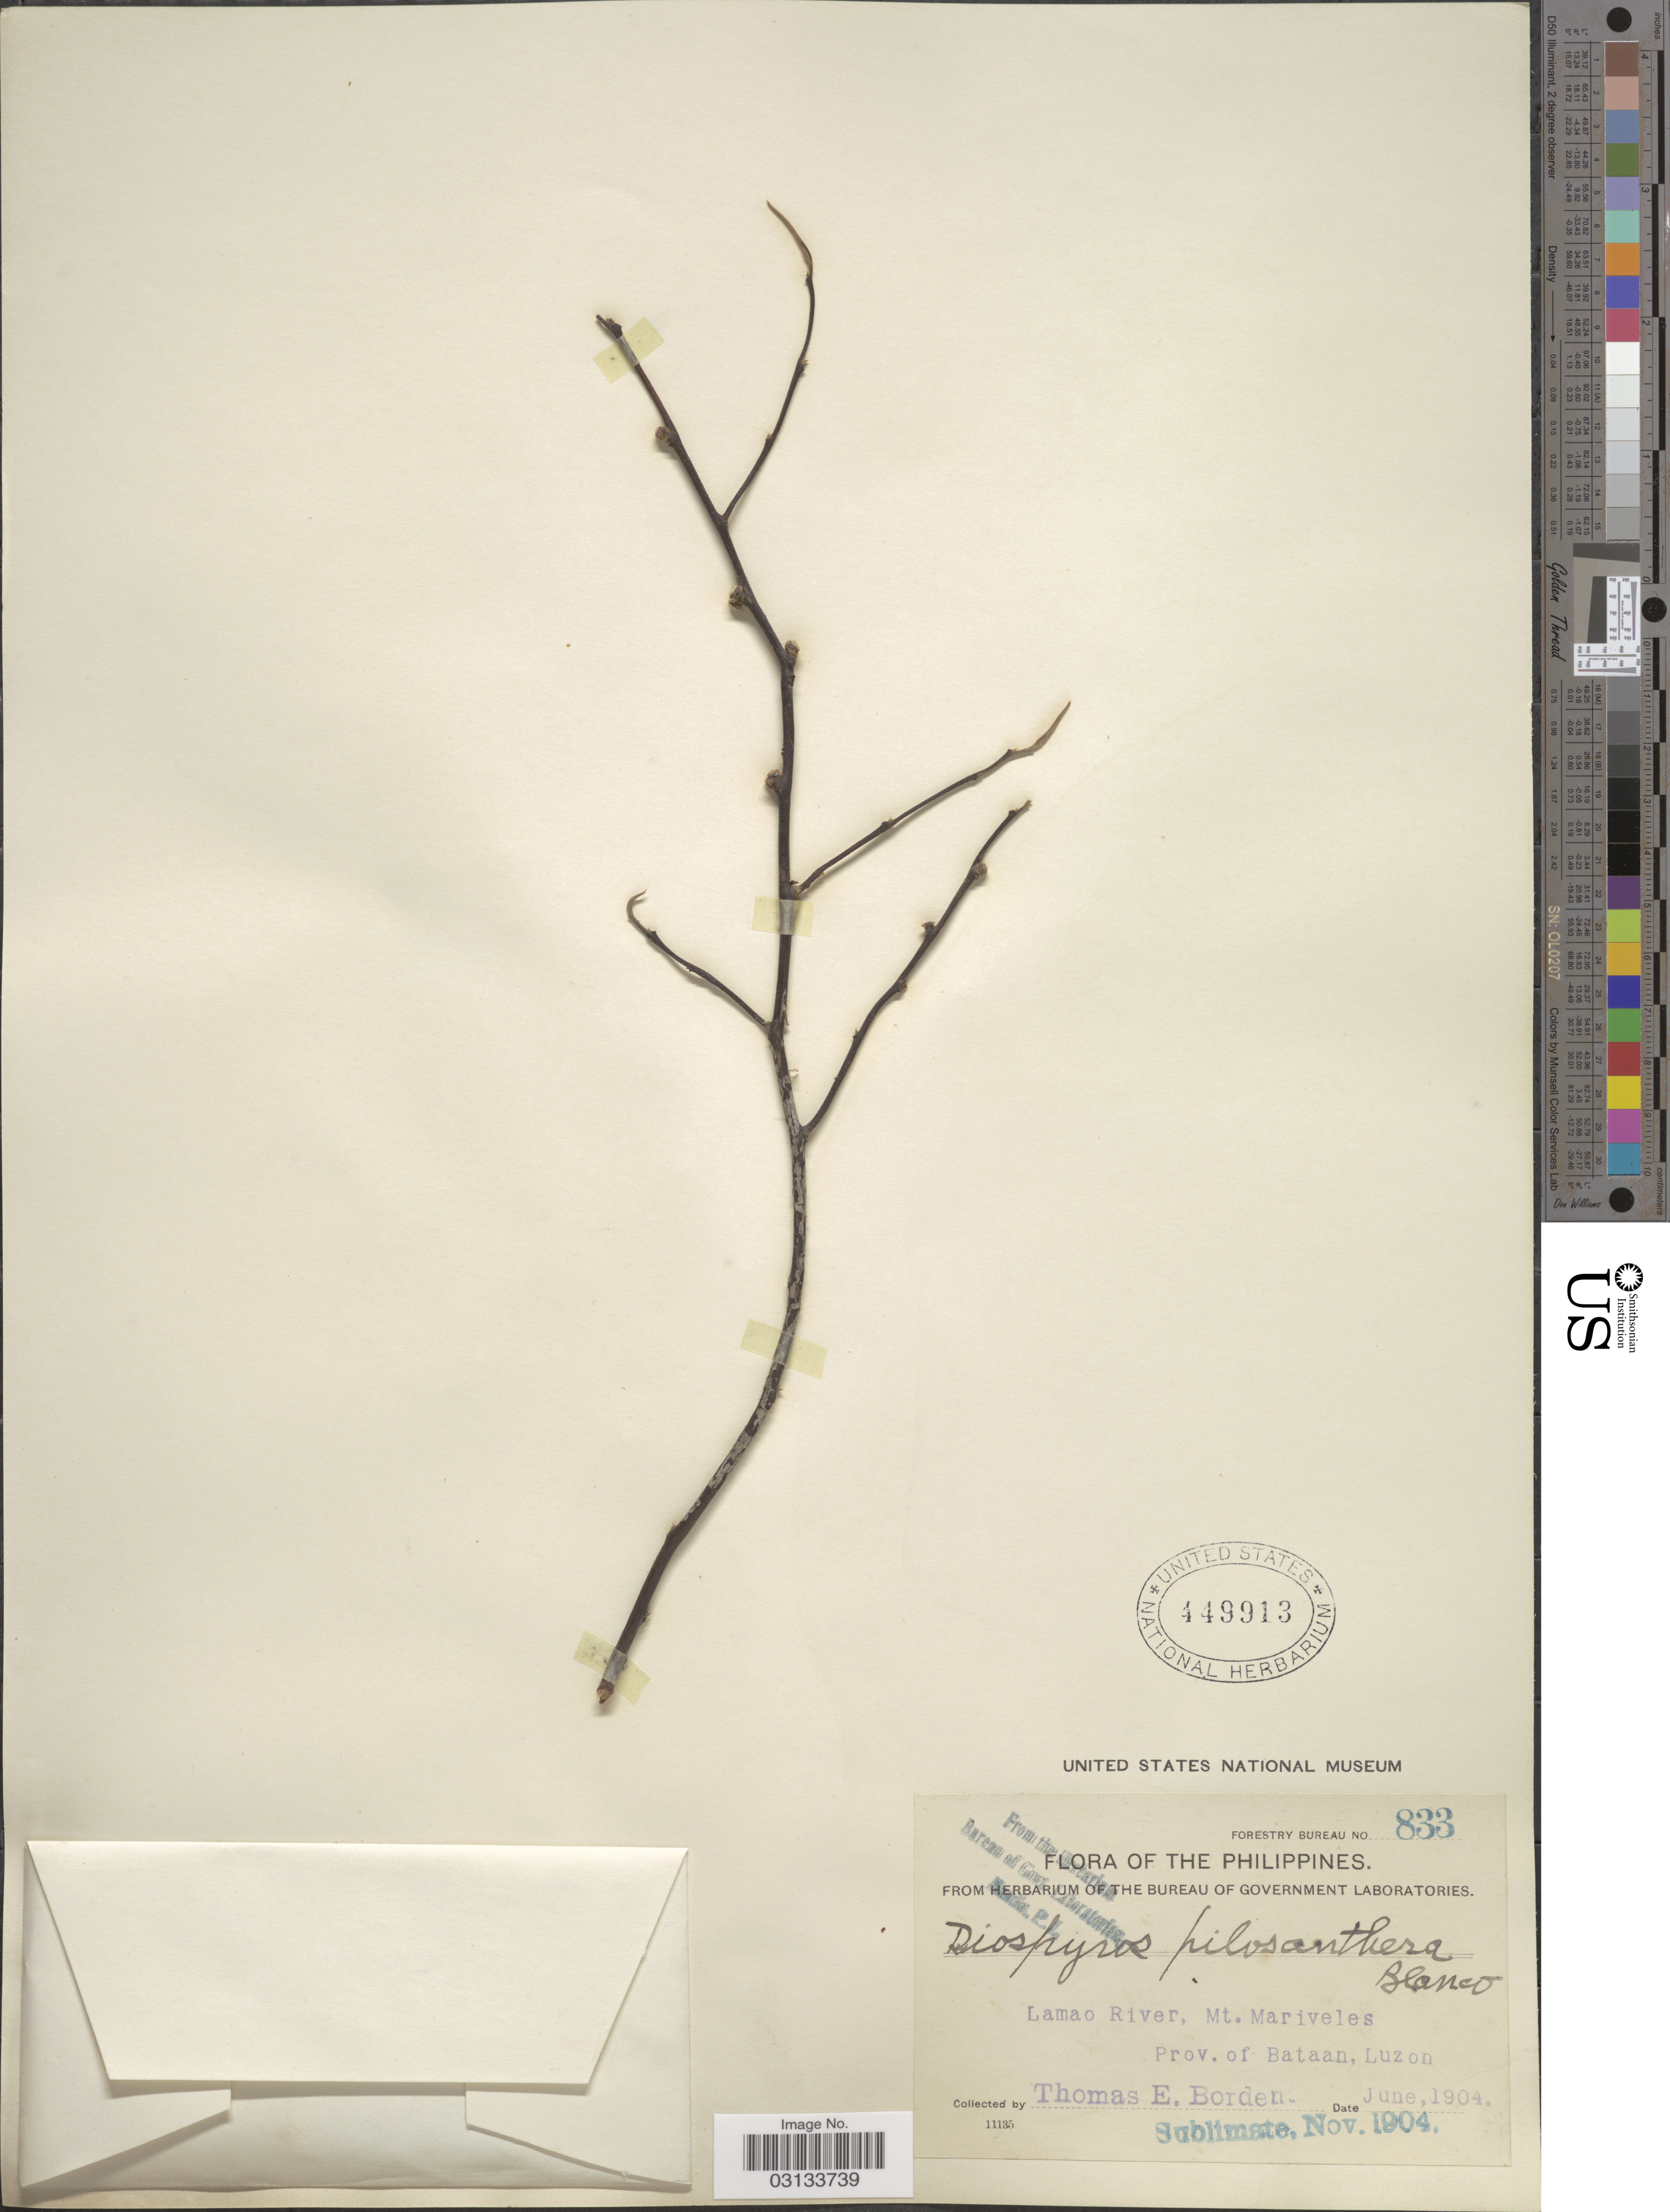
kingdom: Plantae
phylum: Tracheophyta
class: Magnoliopsida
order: Ericales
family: Ebenaceae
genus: Diospyros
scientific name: Diospyros pilosanthera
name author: Blanco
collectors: T. E. Borden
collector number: Forestry Bureau 833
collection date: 1904-06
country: Philippines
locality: Lamao River, Mt. Mariveles. Prov. of Bataan, Luzon.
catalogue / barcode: US 449913